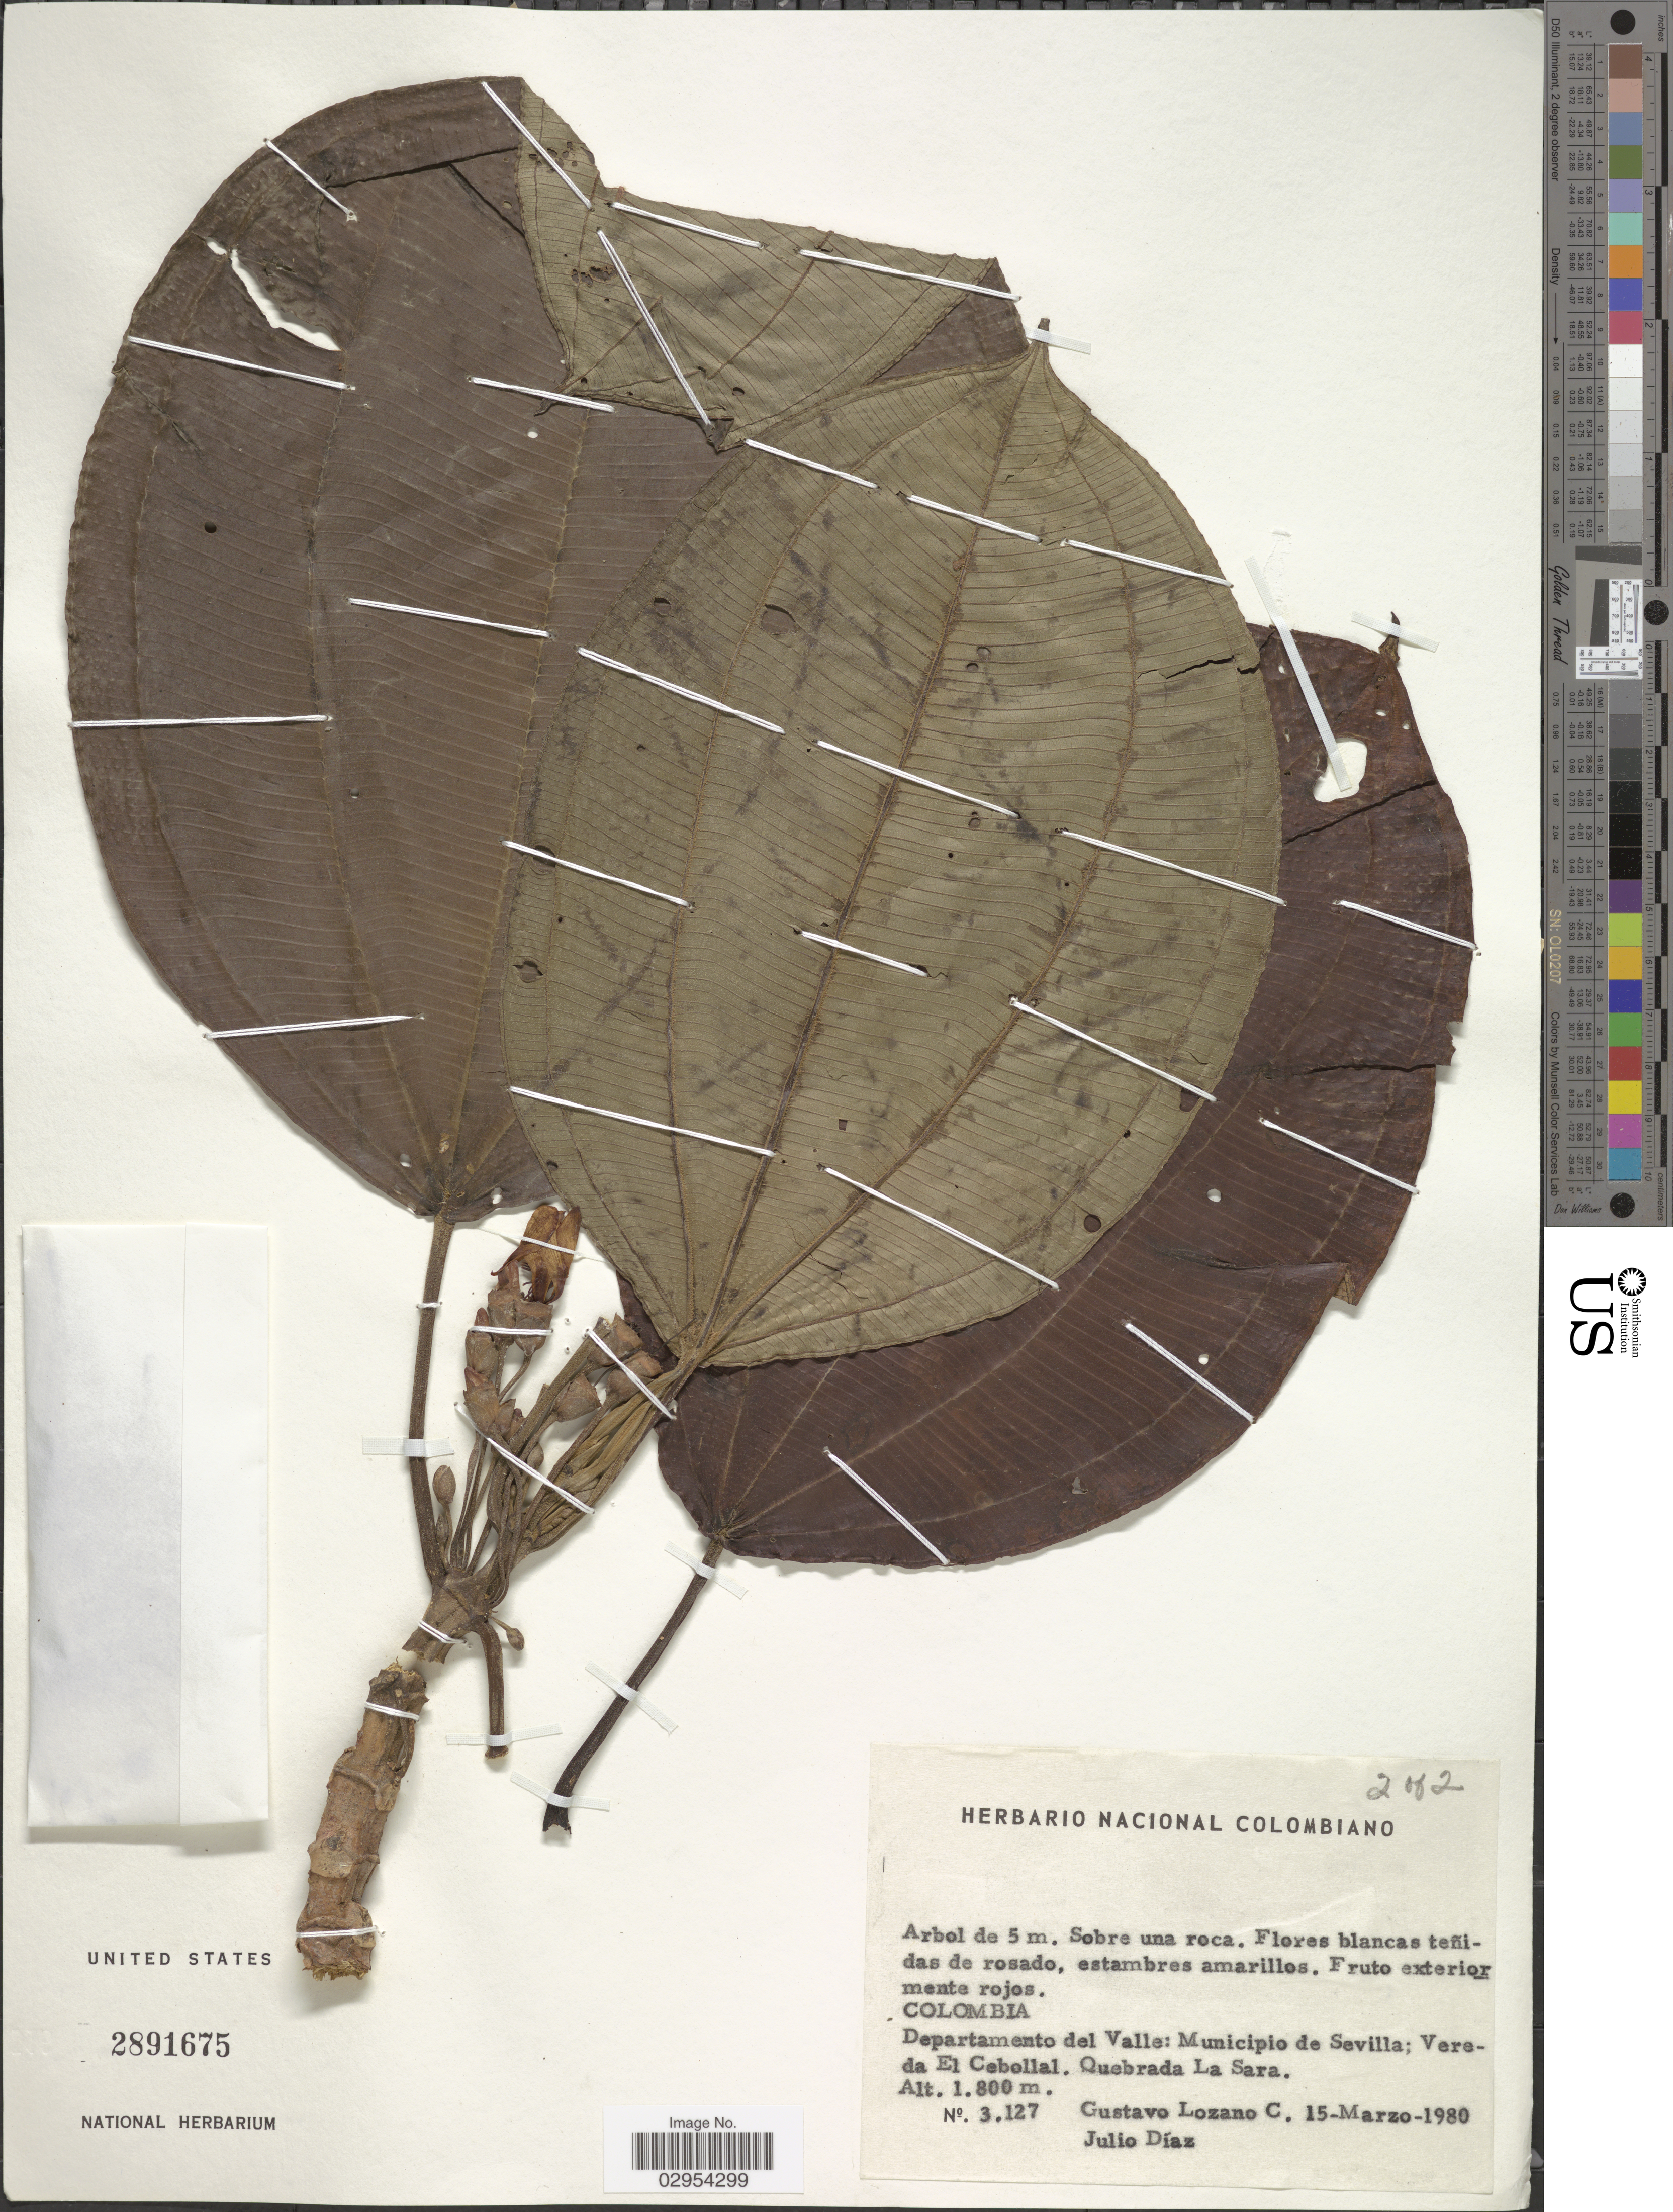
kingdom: Plantae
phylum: Tracheophyta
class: Magnoliopsida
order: Myrtales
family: Melastomataceae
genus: Topobea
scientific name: Topobea superba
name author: Naudin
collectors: G. Lozano-Contreras & J. Diaz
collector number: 3127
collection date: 1980-03-15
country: Colombia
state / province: Valle del Cauca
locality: Departamento del Valle: Municipio de Sevilla; Vereda El Cebollal. Quebrada La Sara.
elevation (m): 1800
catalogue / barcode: US 2891675